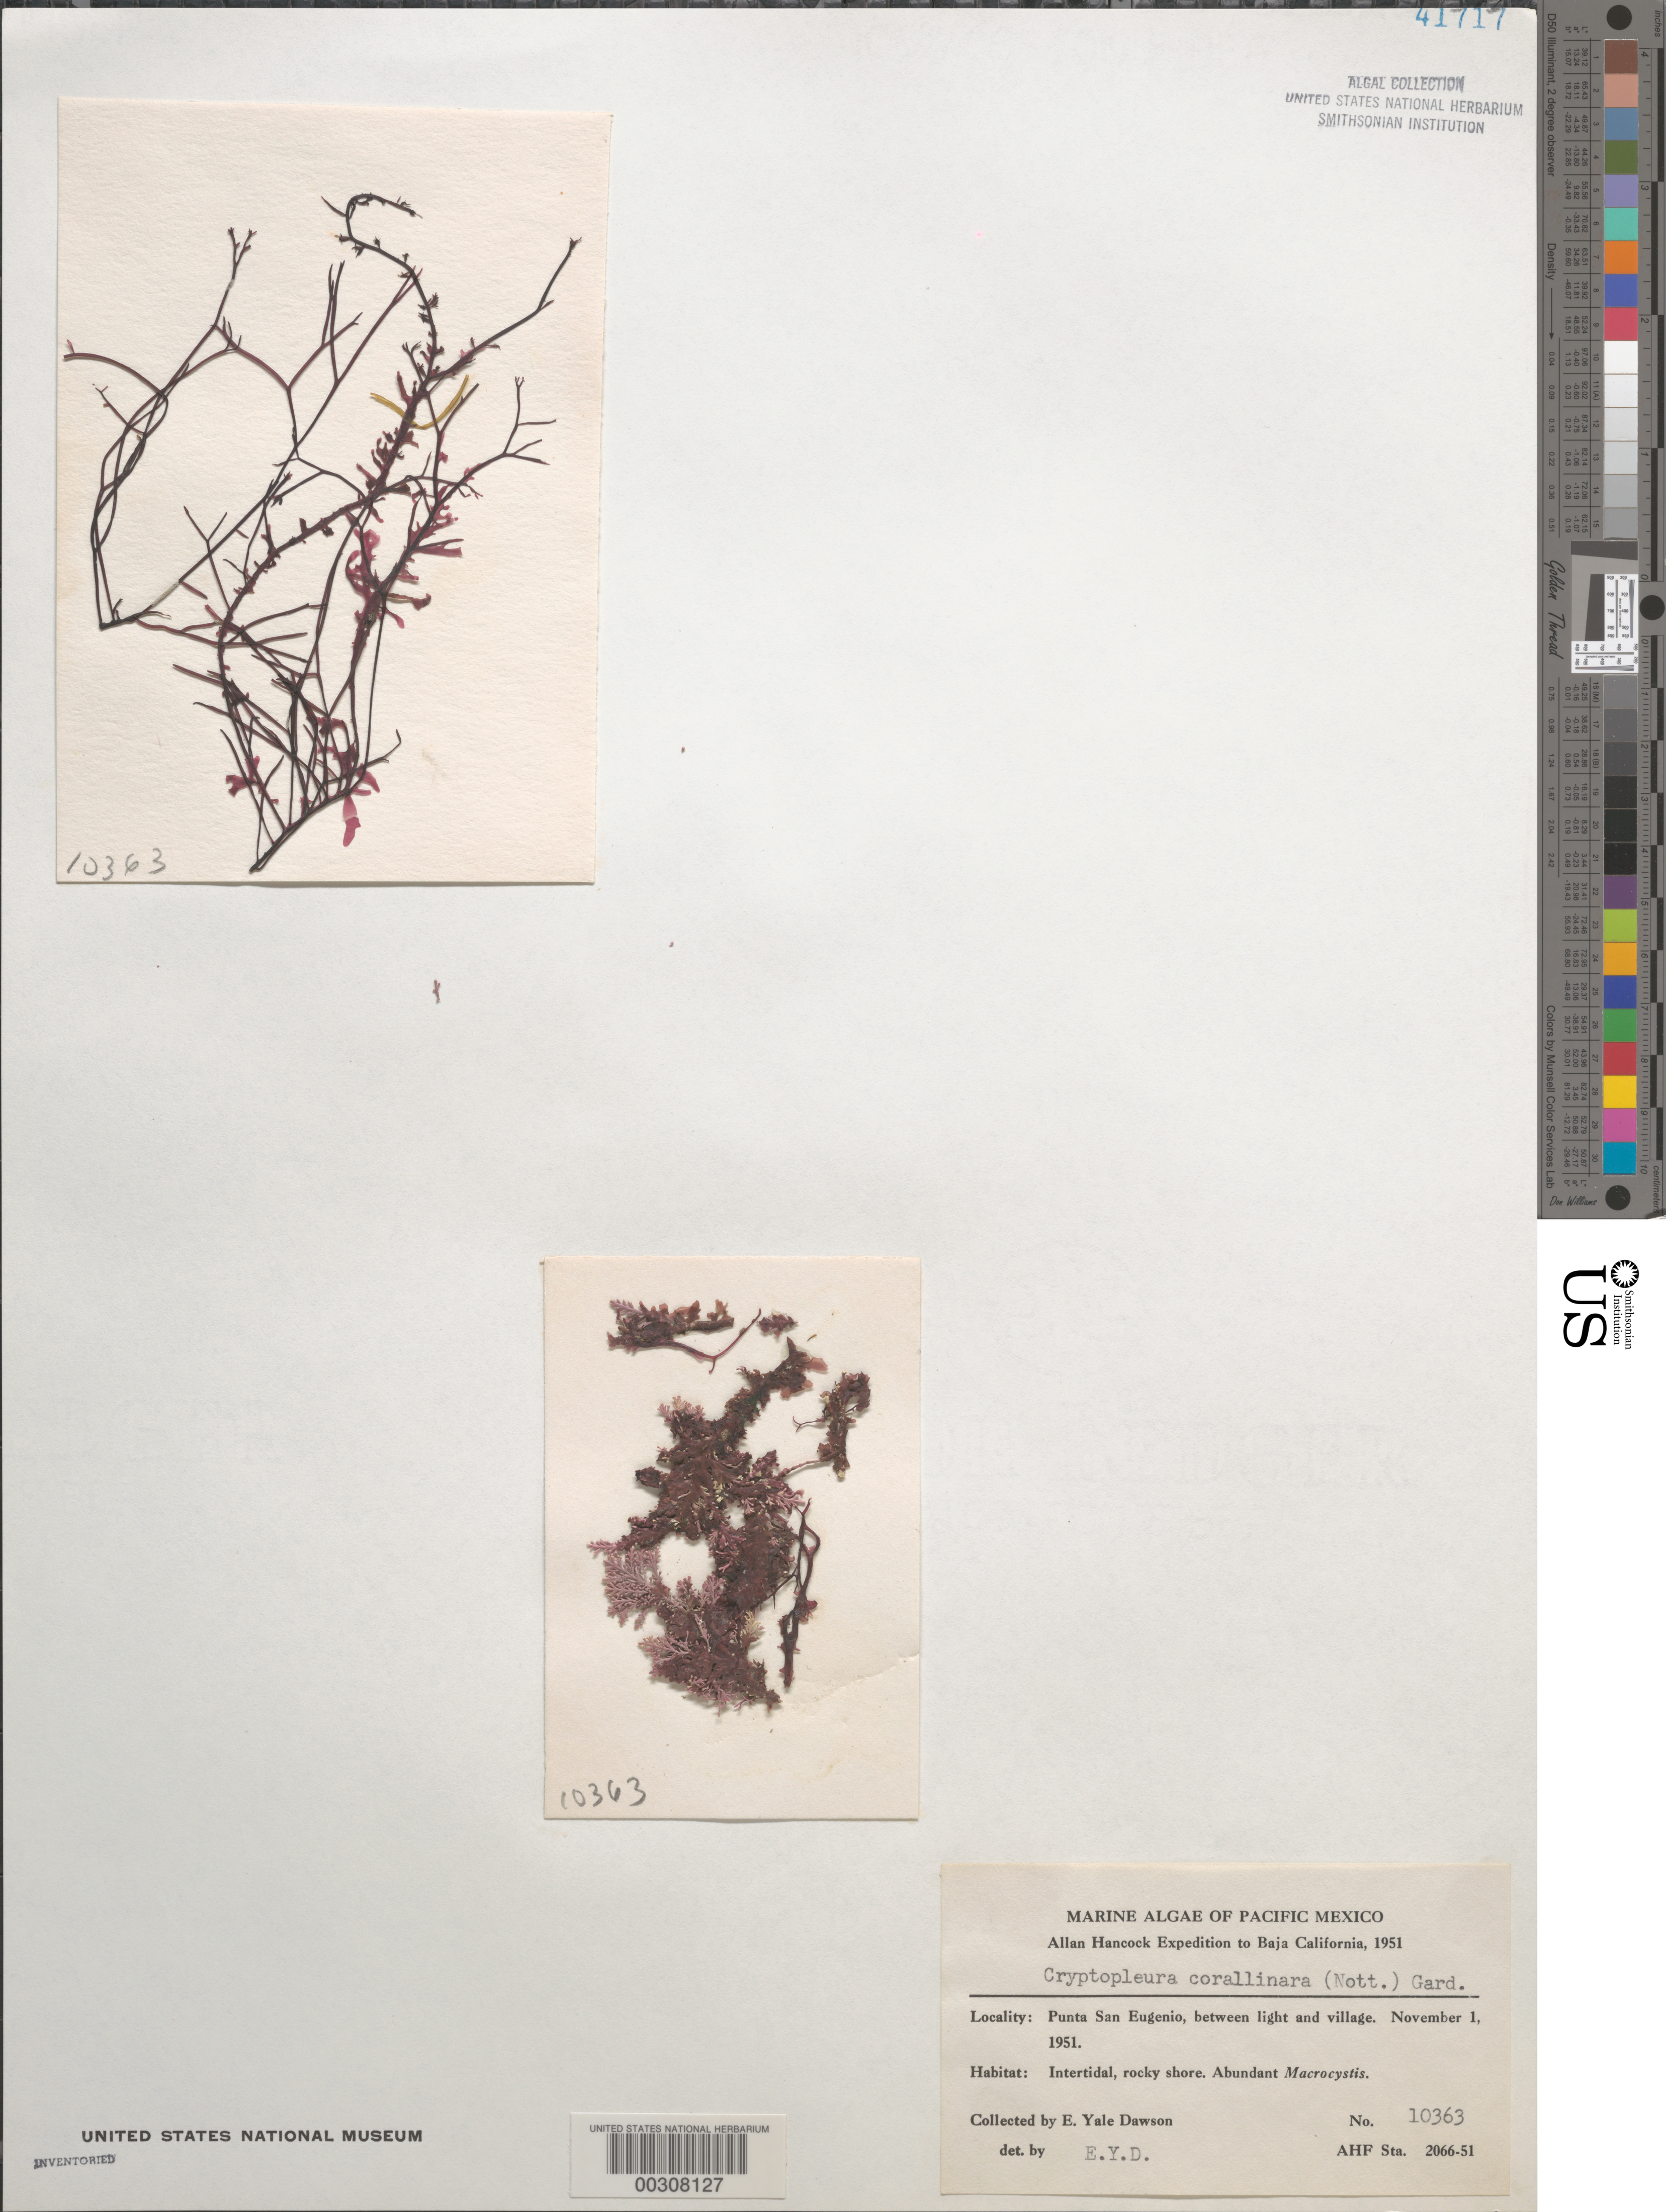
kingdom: Plantae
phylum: Rhodophyta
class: Florideophyceae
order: Ceramiales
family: Delesseriaceae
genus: Cryptopleura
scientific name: Cryptopleura corallinara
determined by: Dawson, E. Y.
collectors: E. Y. Dawson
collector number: EYD 10363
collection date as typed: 01 Nov 1951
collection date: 1951-11-01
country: Mexico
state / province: Baja California Sur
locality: Punta San Eugenio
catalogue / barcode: US 41717